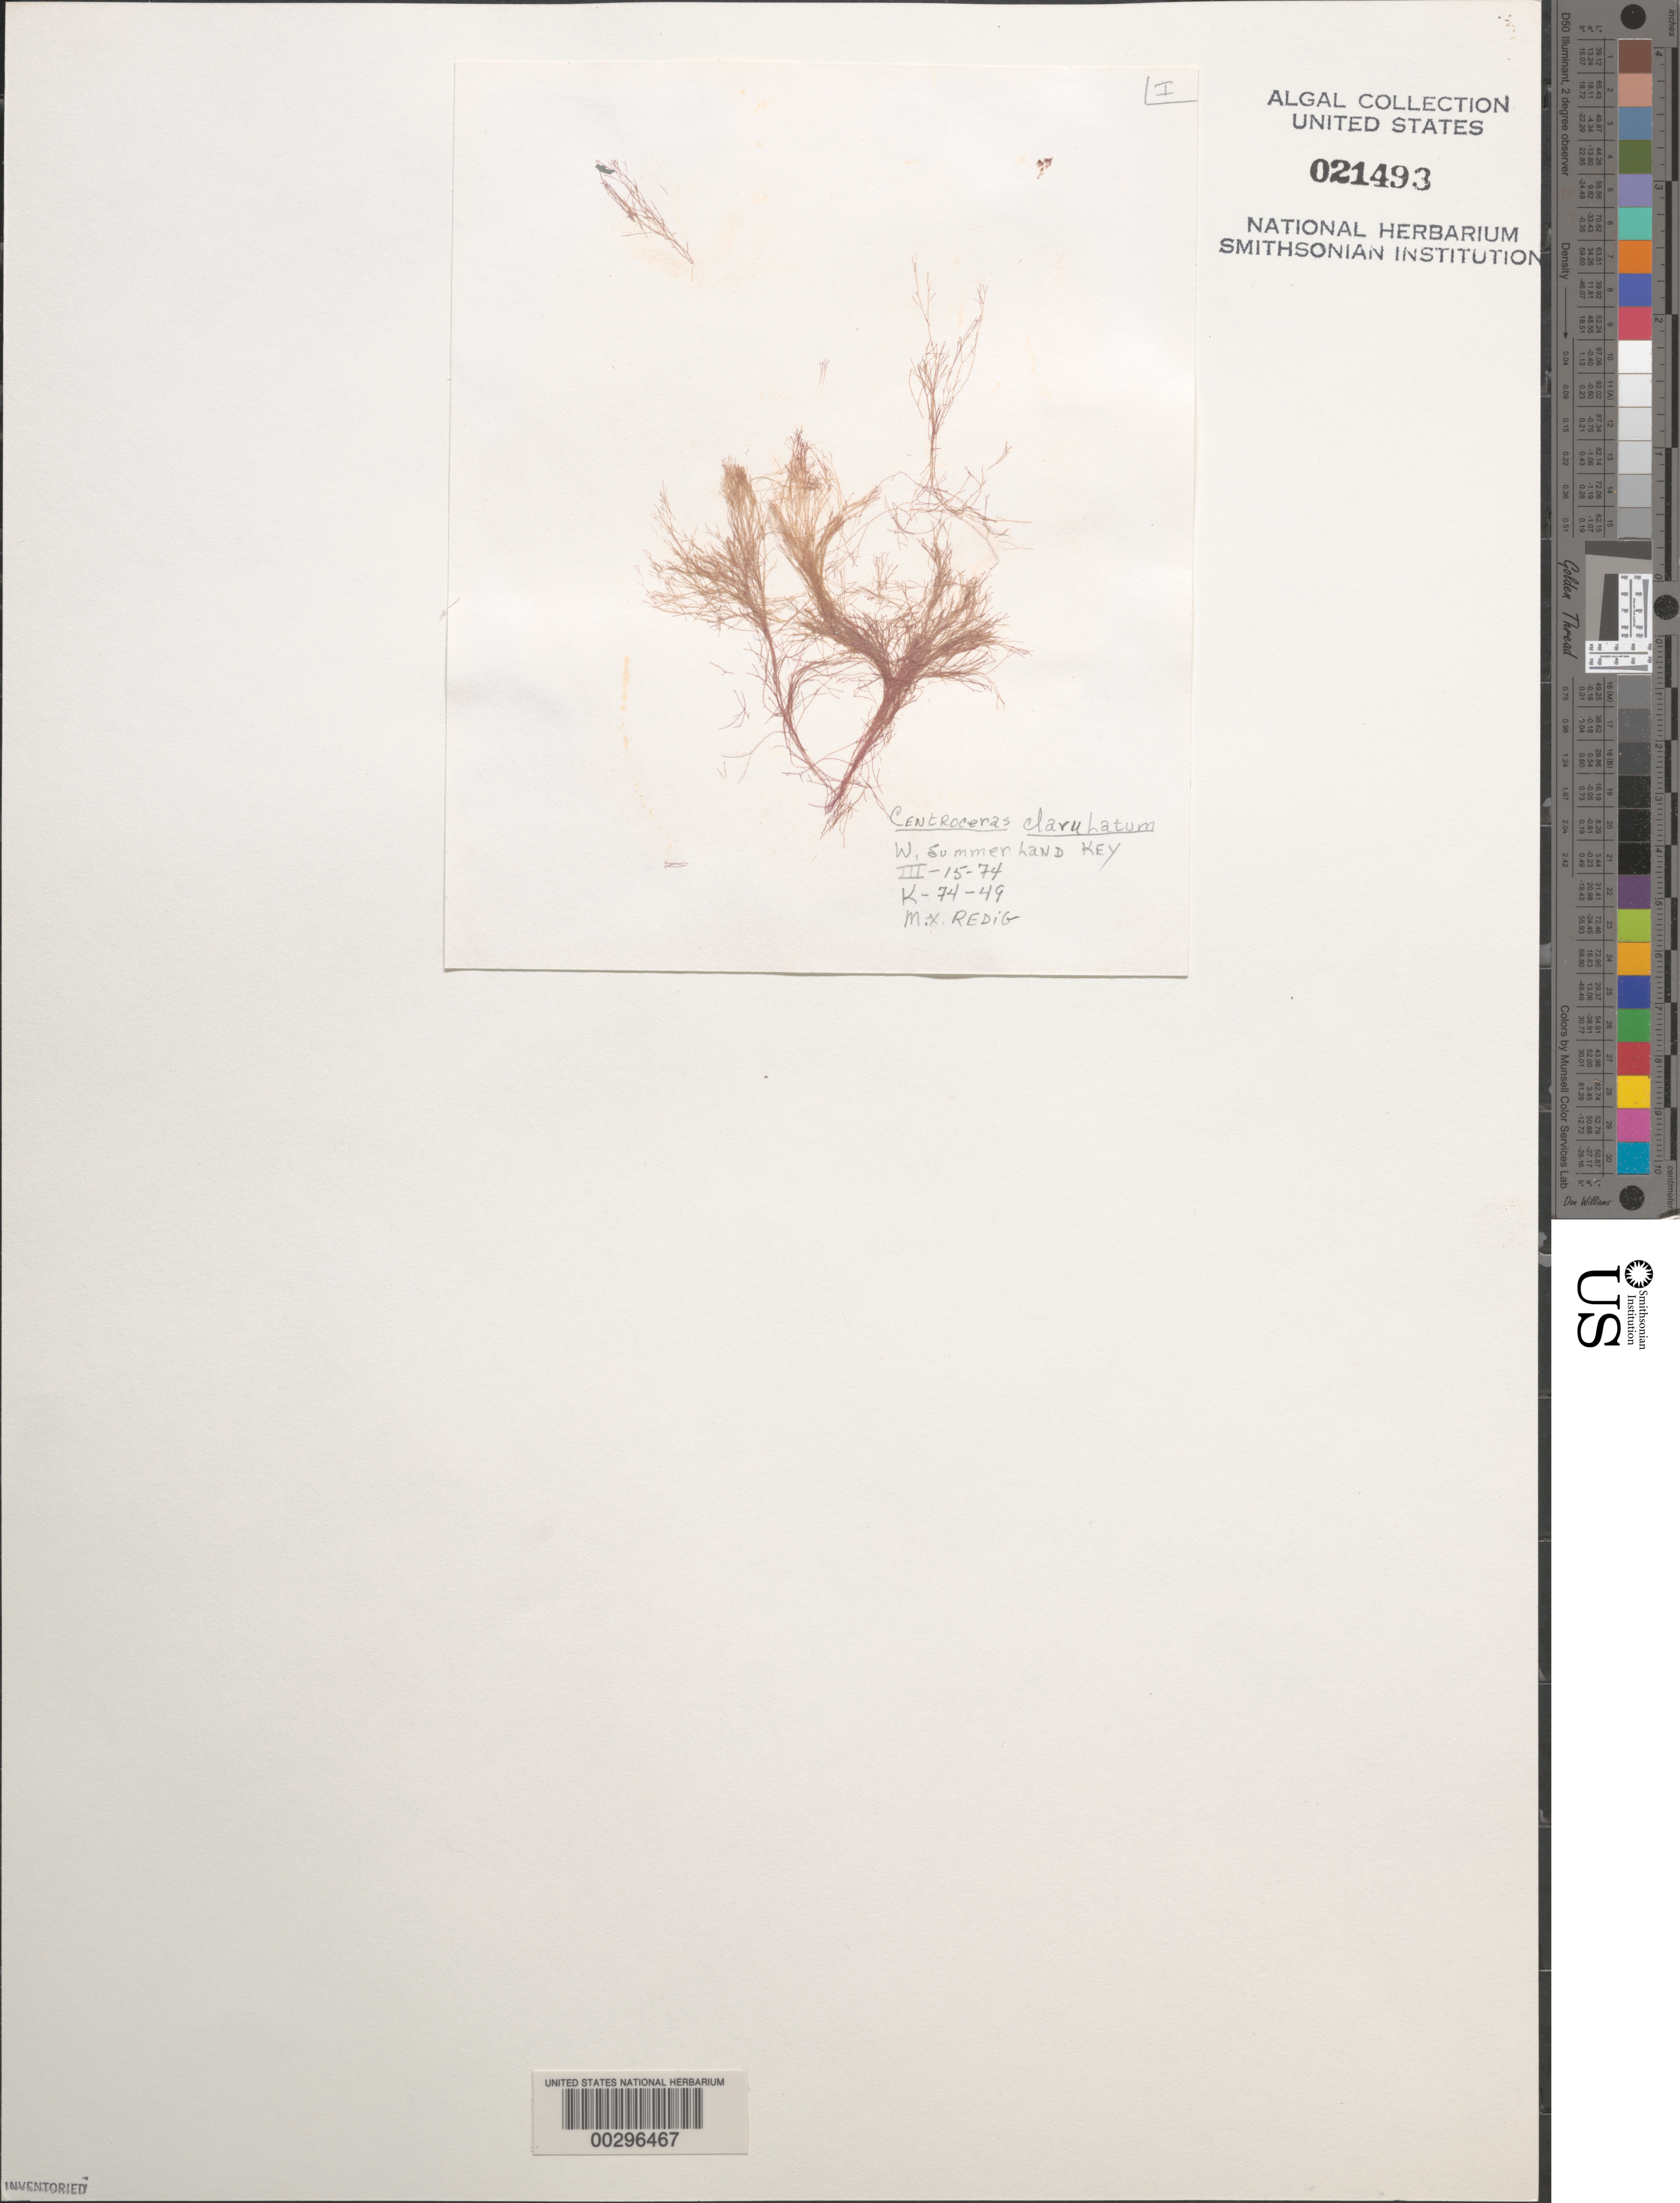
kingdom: Plantae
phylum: Rhodophyta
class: Florideophyceae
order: Ceramiales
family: Ceramiaceae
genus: Centroceras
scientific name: Centroceras clavulatum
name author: (C. Agardh) Mont.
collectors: M. Redig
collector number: K-74-49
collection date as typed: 15 Mar 1974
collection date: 1974-03-15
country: United States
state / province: Florida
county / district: Monroe County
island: West Summerland Key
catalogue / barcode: US 21493